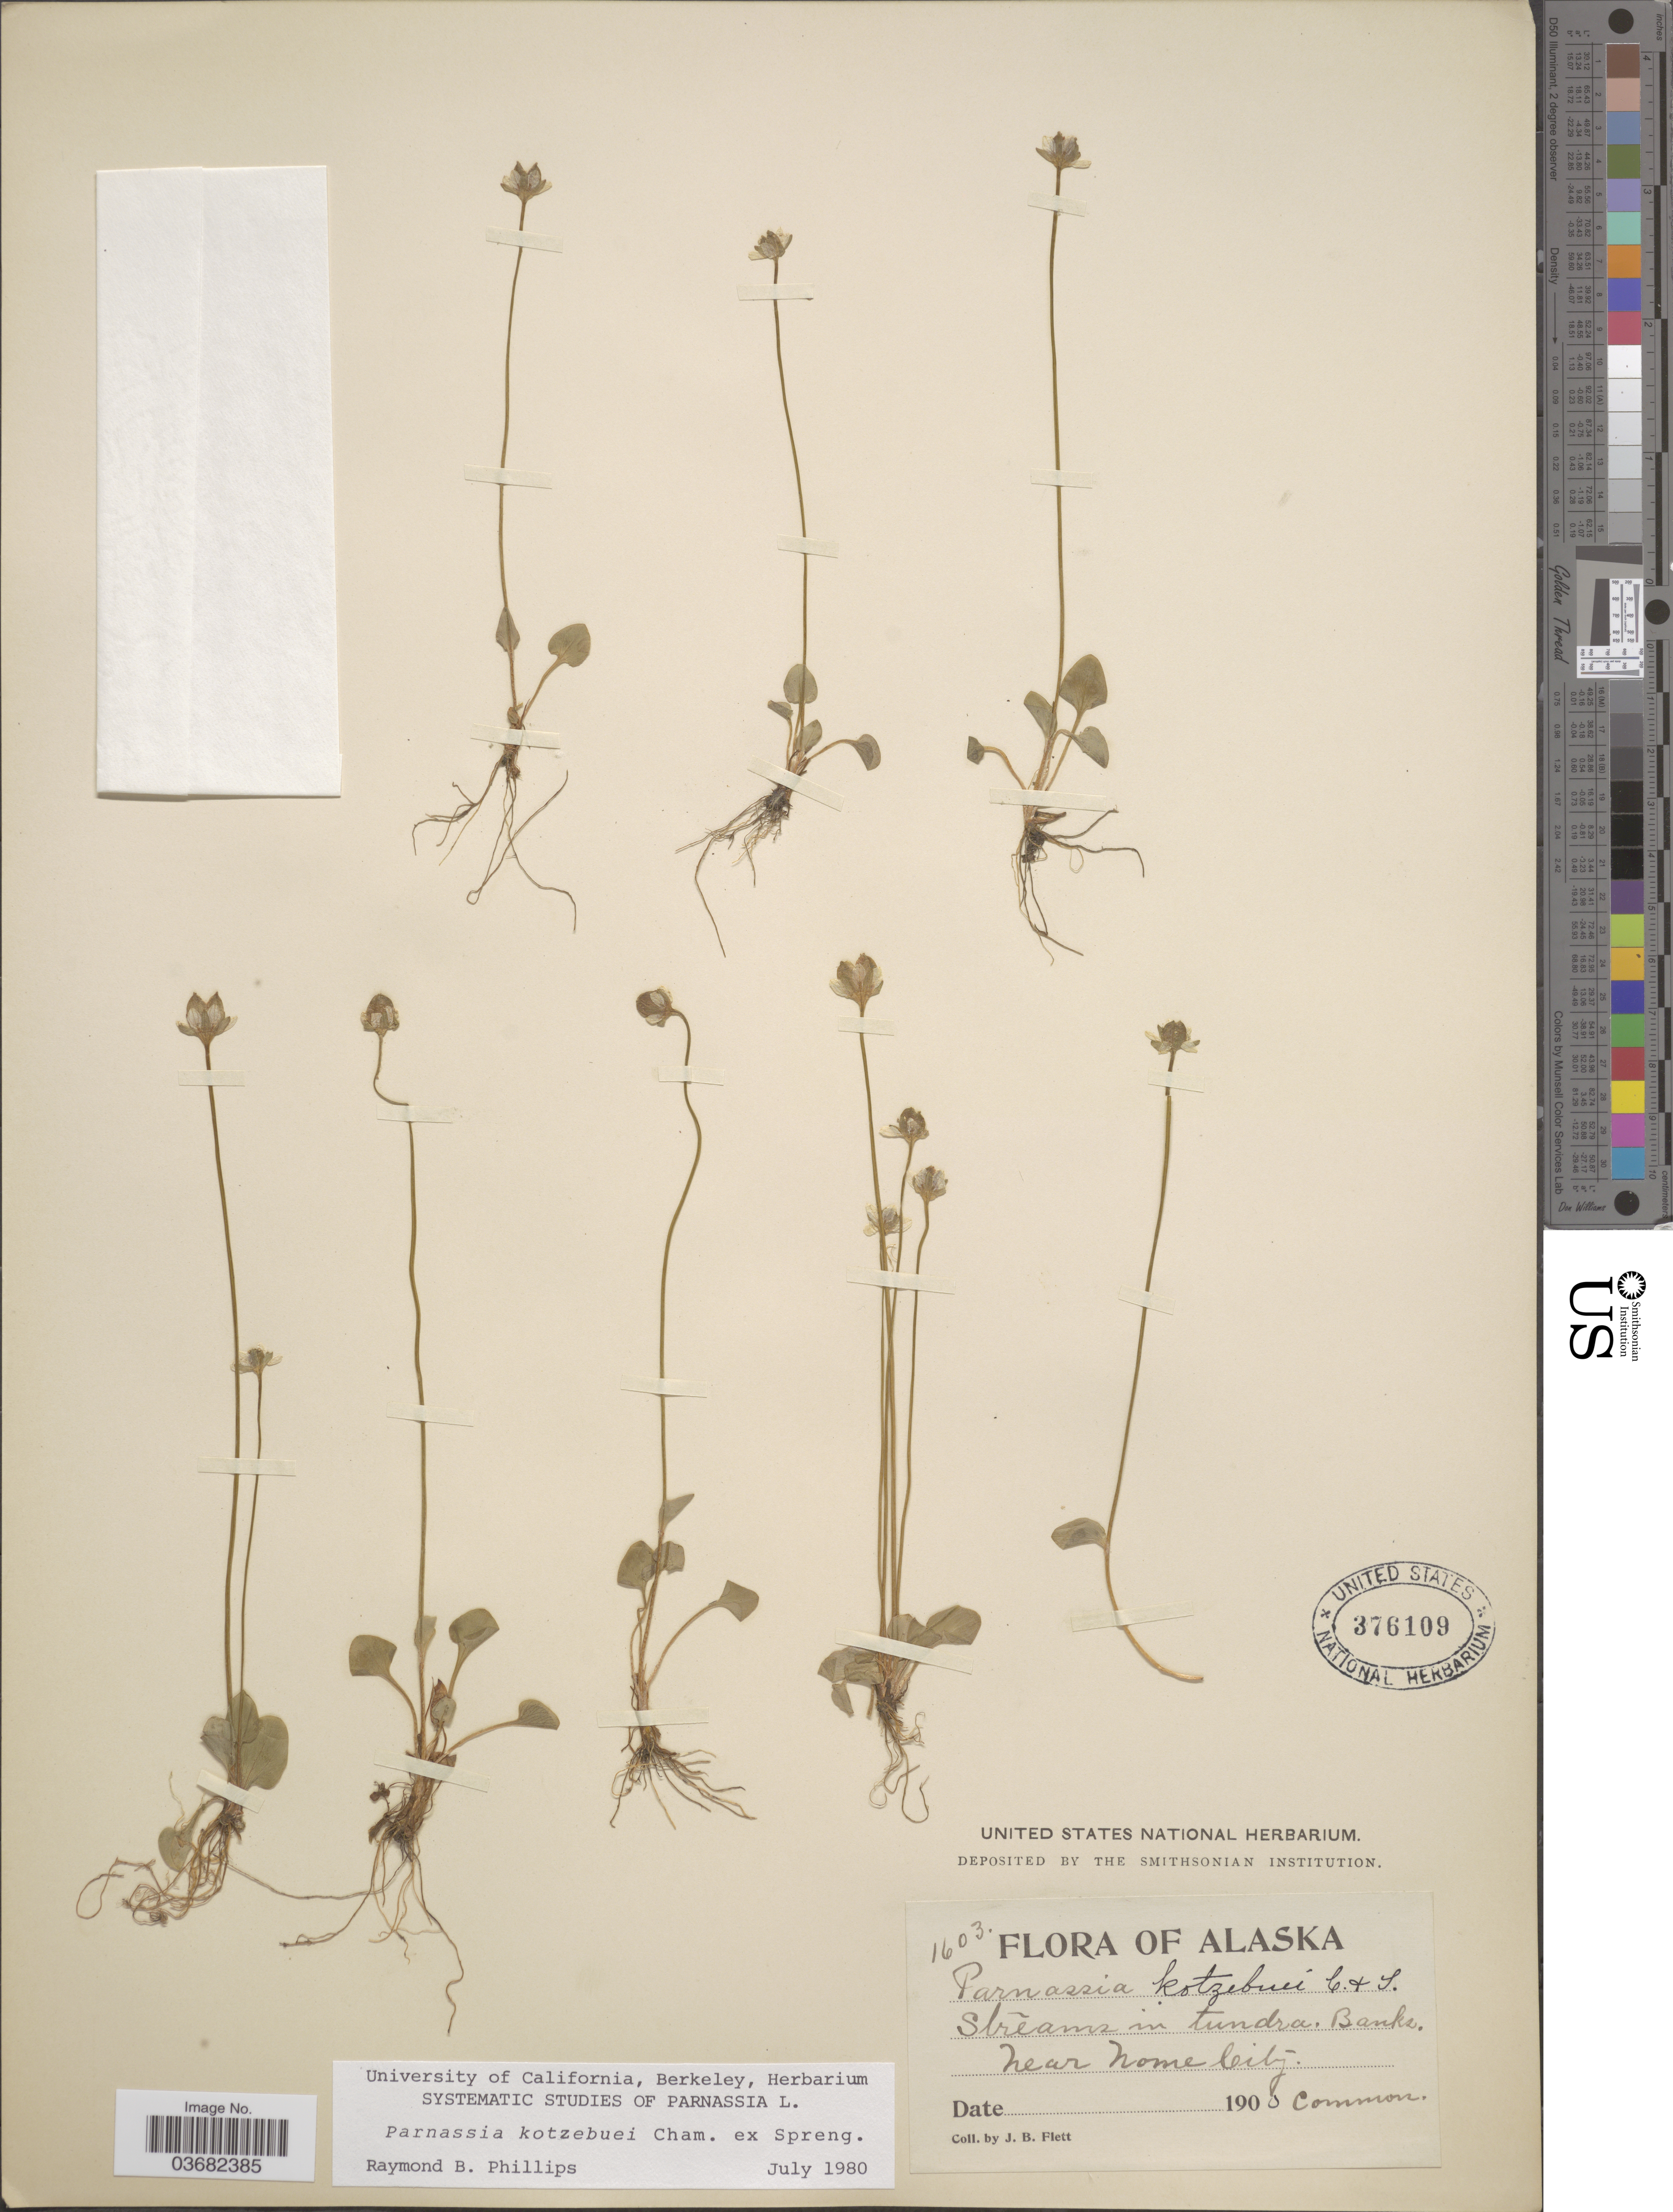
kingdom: Plantae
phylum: Tracheophyta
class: Magnoliopsida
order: Celastrales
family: Parnassiaceae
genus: Parnassia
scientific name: Parnassia kotzebuei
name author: Cham. ex Spreng.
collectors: J. Flett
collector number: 1603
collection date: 1900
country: United States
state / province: Alaska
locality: Streams in tundra. Banks. Near Nome City.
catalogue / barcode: US 376109